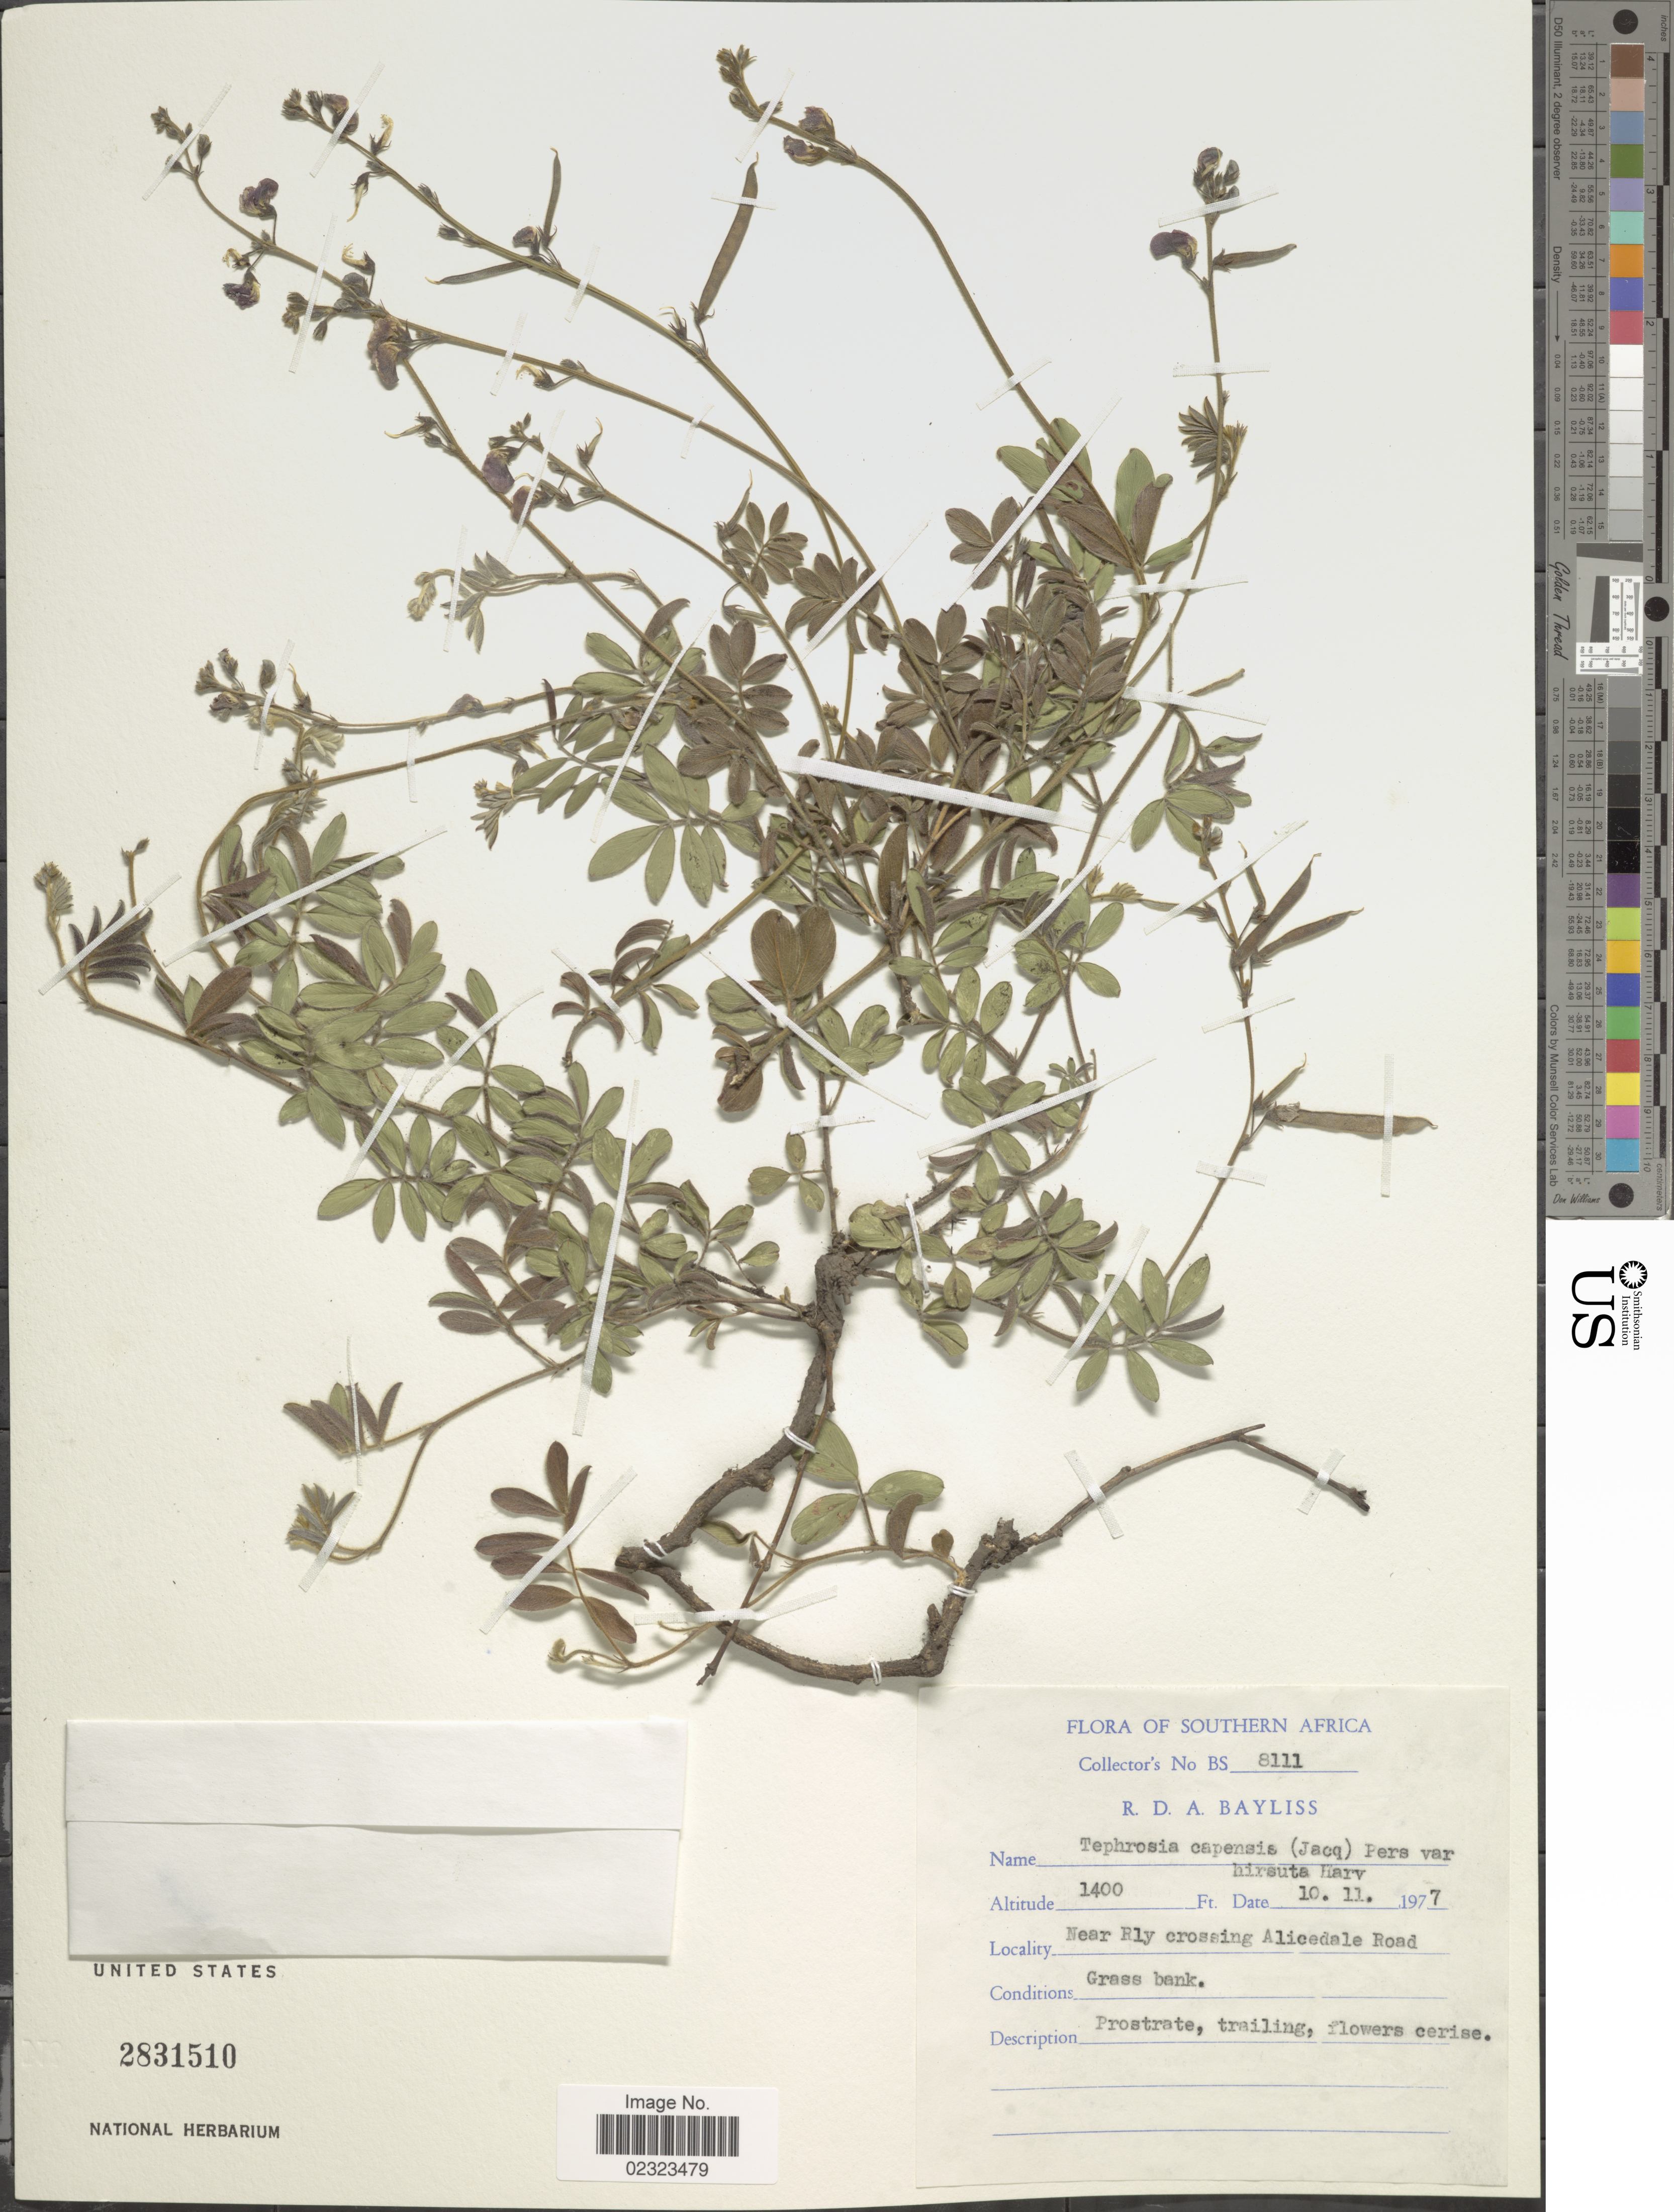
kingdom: Plantae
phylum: Tracheophyta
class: Magnoliopsida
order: Fabales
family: Fabaceae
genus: Tephrosia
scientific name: Tephrosia capensis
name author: (Jacq.) Pers.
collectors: R. Bayliss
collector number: BS8111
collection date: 1977-11-10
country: South Africa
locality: Near Rly crossing Alicedale Road.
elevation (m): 427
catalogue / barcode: US 2831510